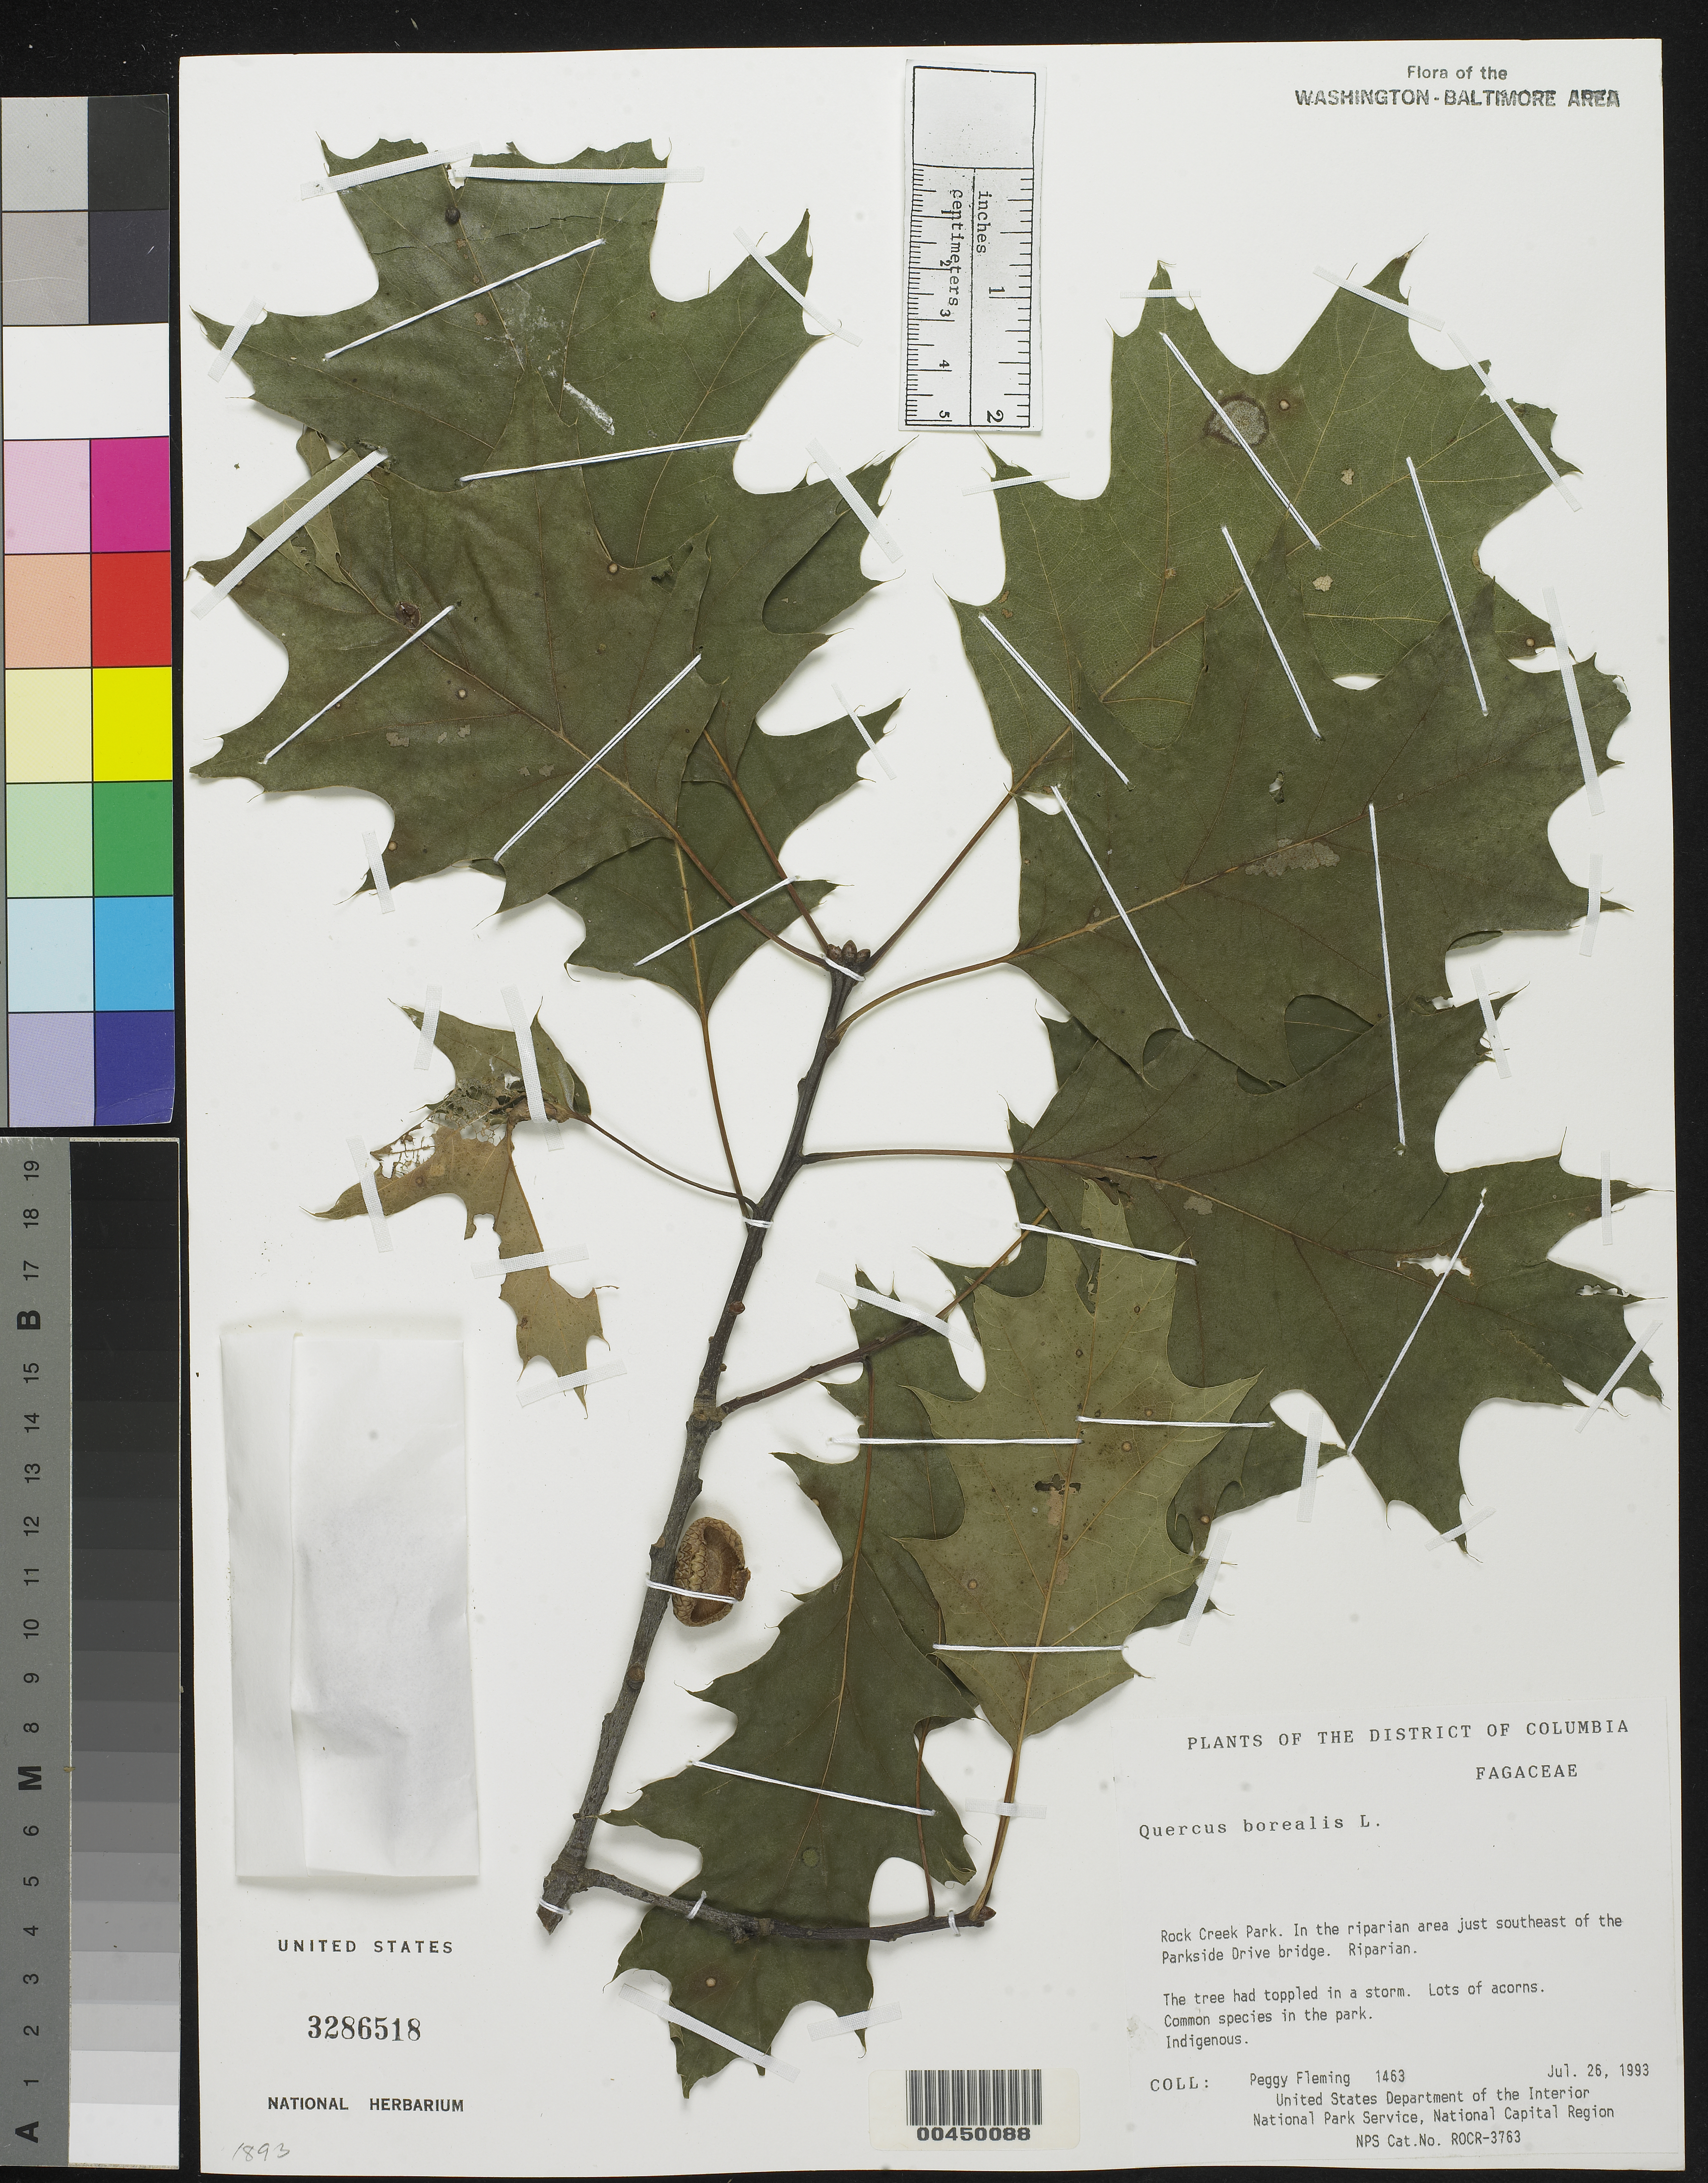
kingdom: Plantae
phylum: Tracheophyta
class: Magnoliopsida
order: Fagales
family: Fagaceae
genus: Quercus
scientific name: Quercus rubra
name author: L.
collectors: P. Fleming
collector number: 1463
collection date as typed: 26 Jul 1993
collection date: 1993-07-26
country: United States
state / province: District of Columbia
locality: SE of Parkside Drive Bridge Rock Creek Park and vicinity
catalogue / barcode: US 3286518